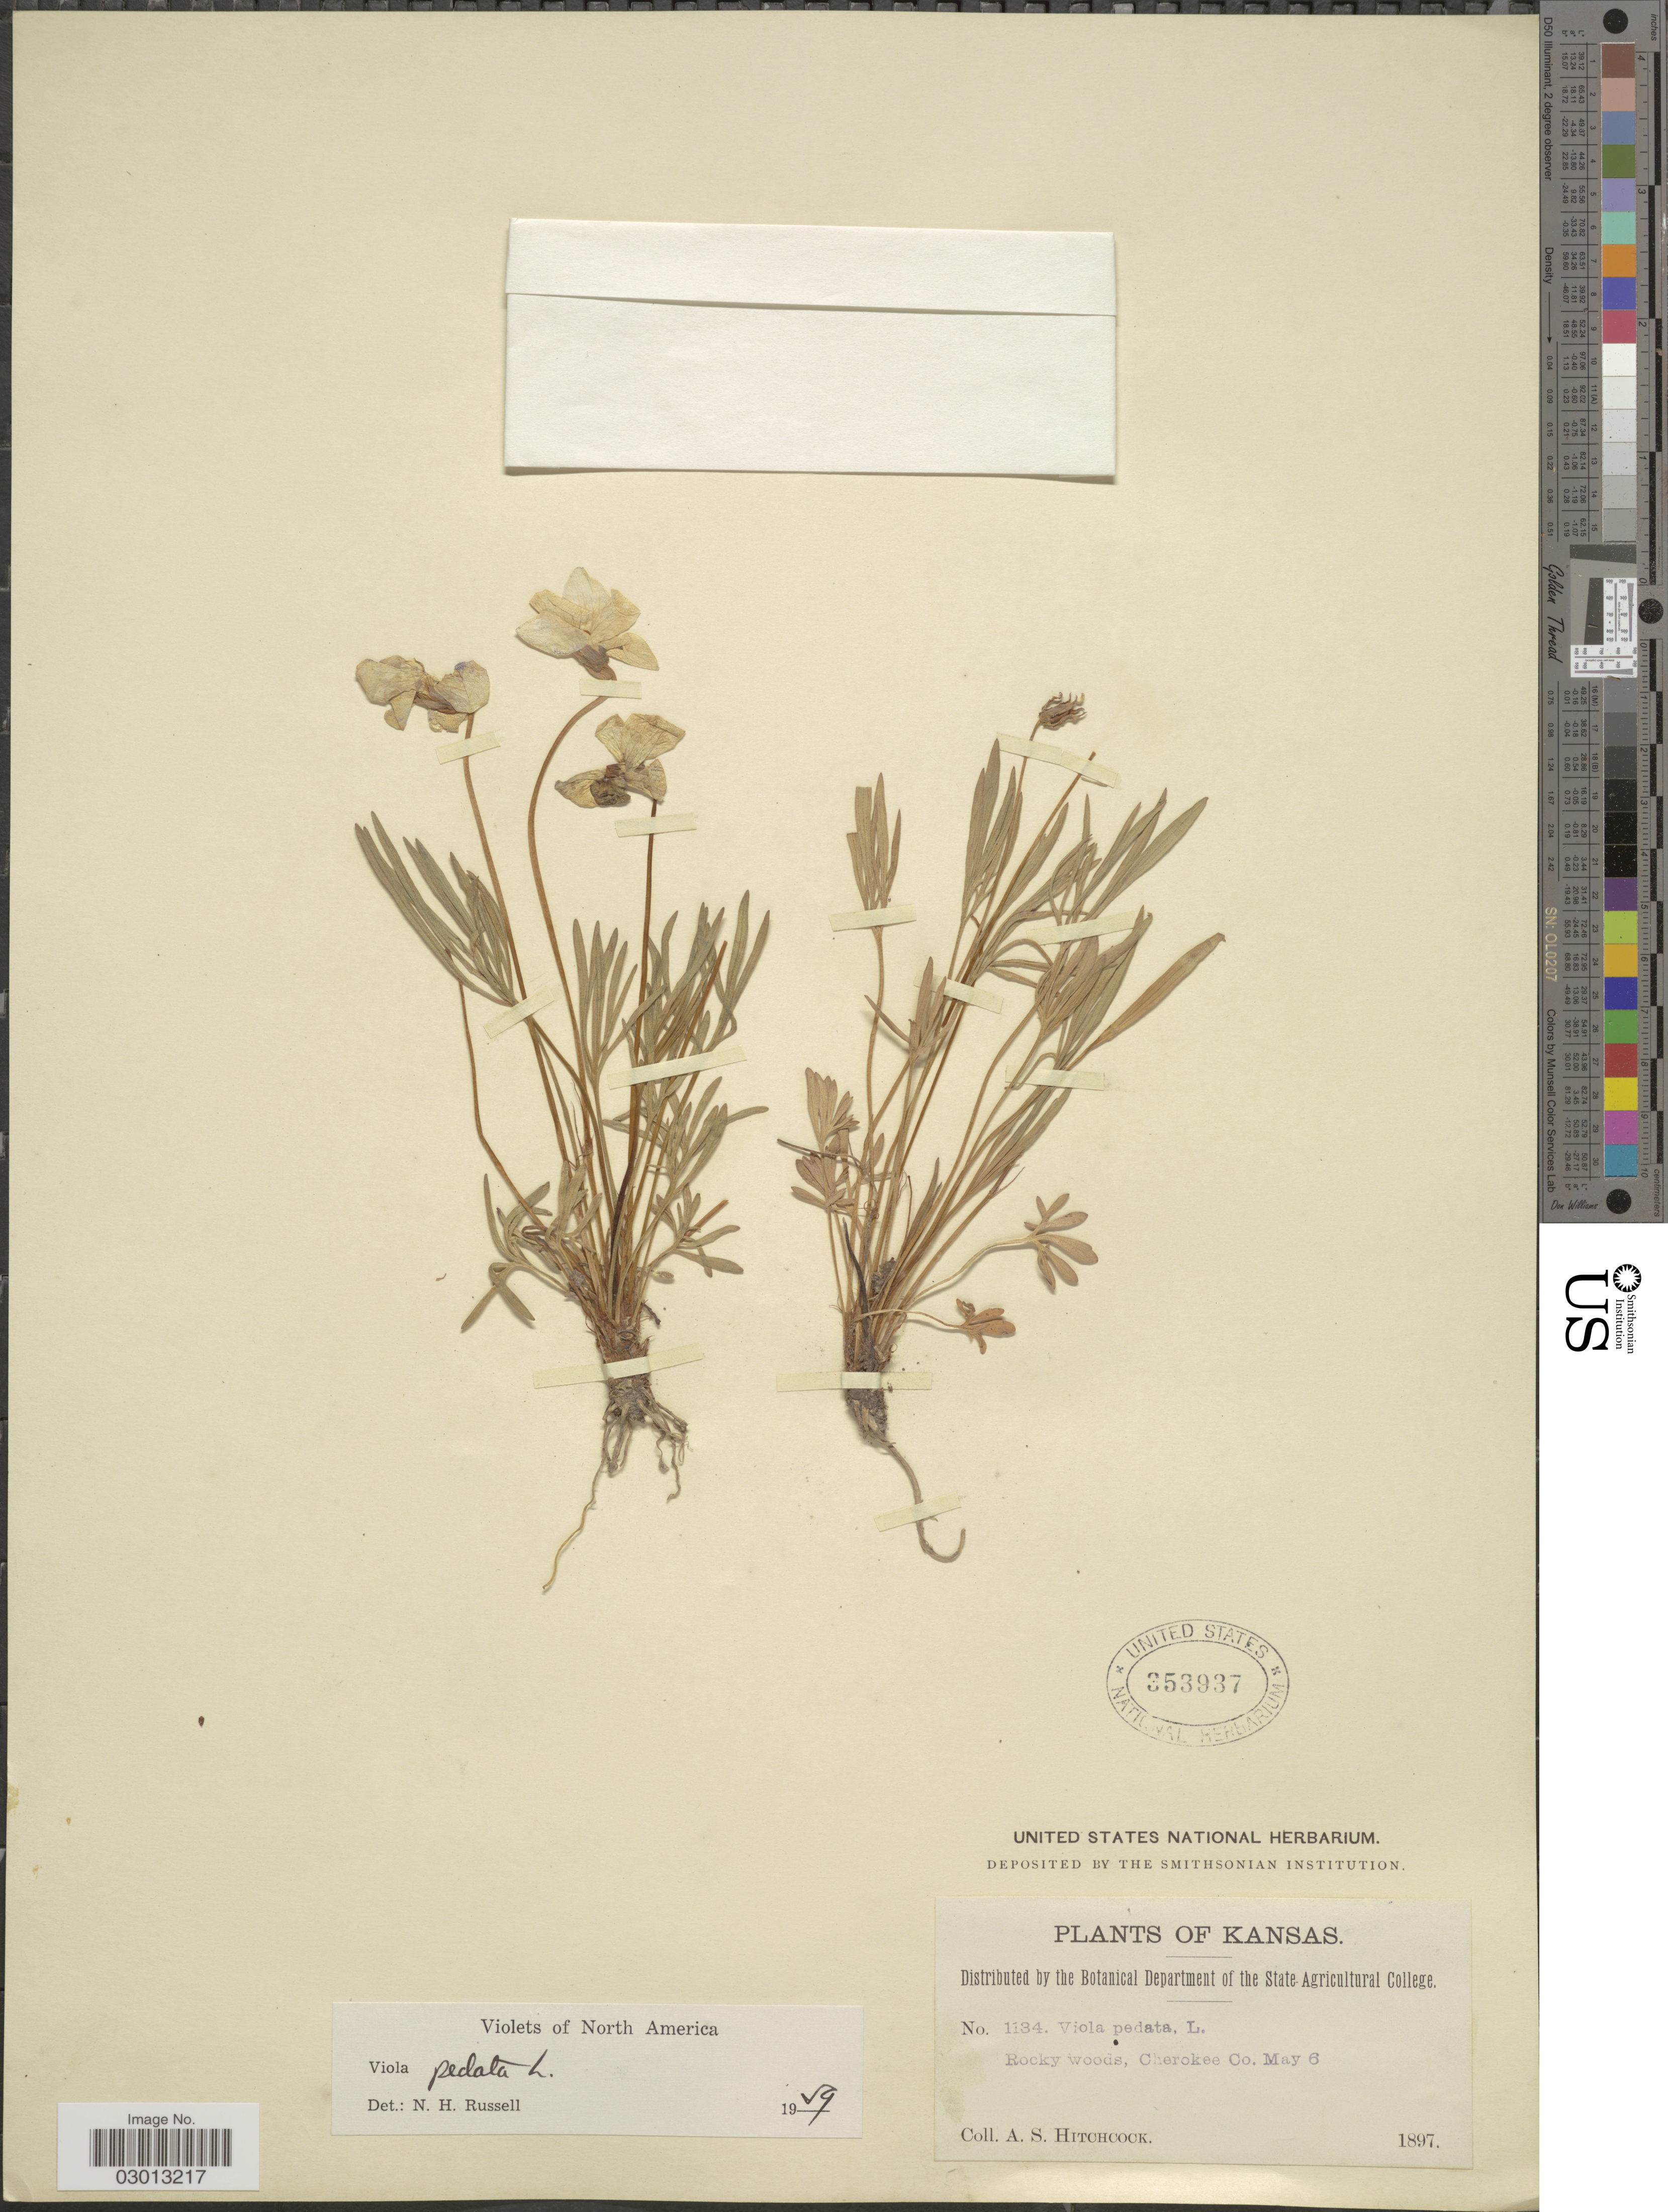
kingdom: Plantae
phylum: Tracheophyta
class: Magnoliopsida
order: Malpighiales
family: Violaceae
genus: Viola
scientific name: Viola pedata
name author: L.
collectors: A. S. Hitchcock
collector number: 1134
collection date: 1897-05-06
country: United States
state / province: Kansas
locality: Cherokee Co.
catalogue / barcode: US 353937